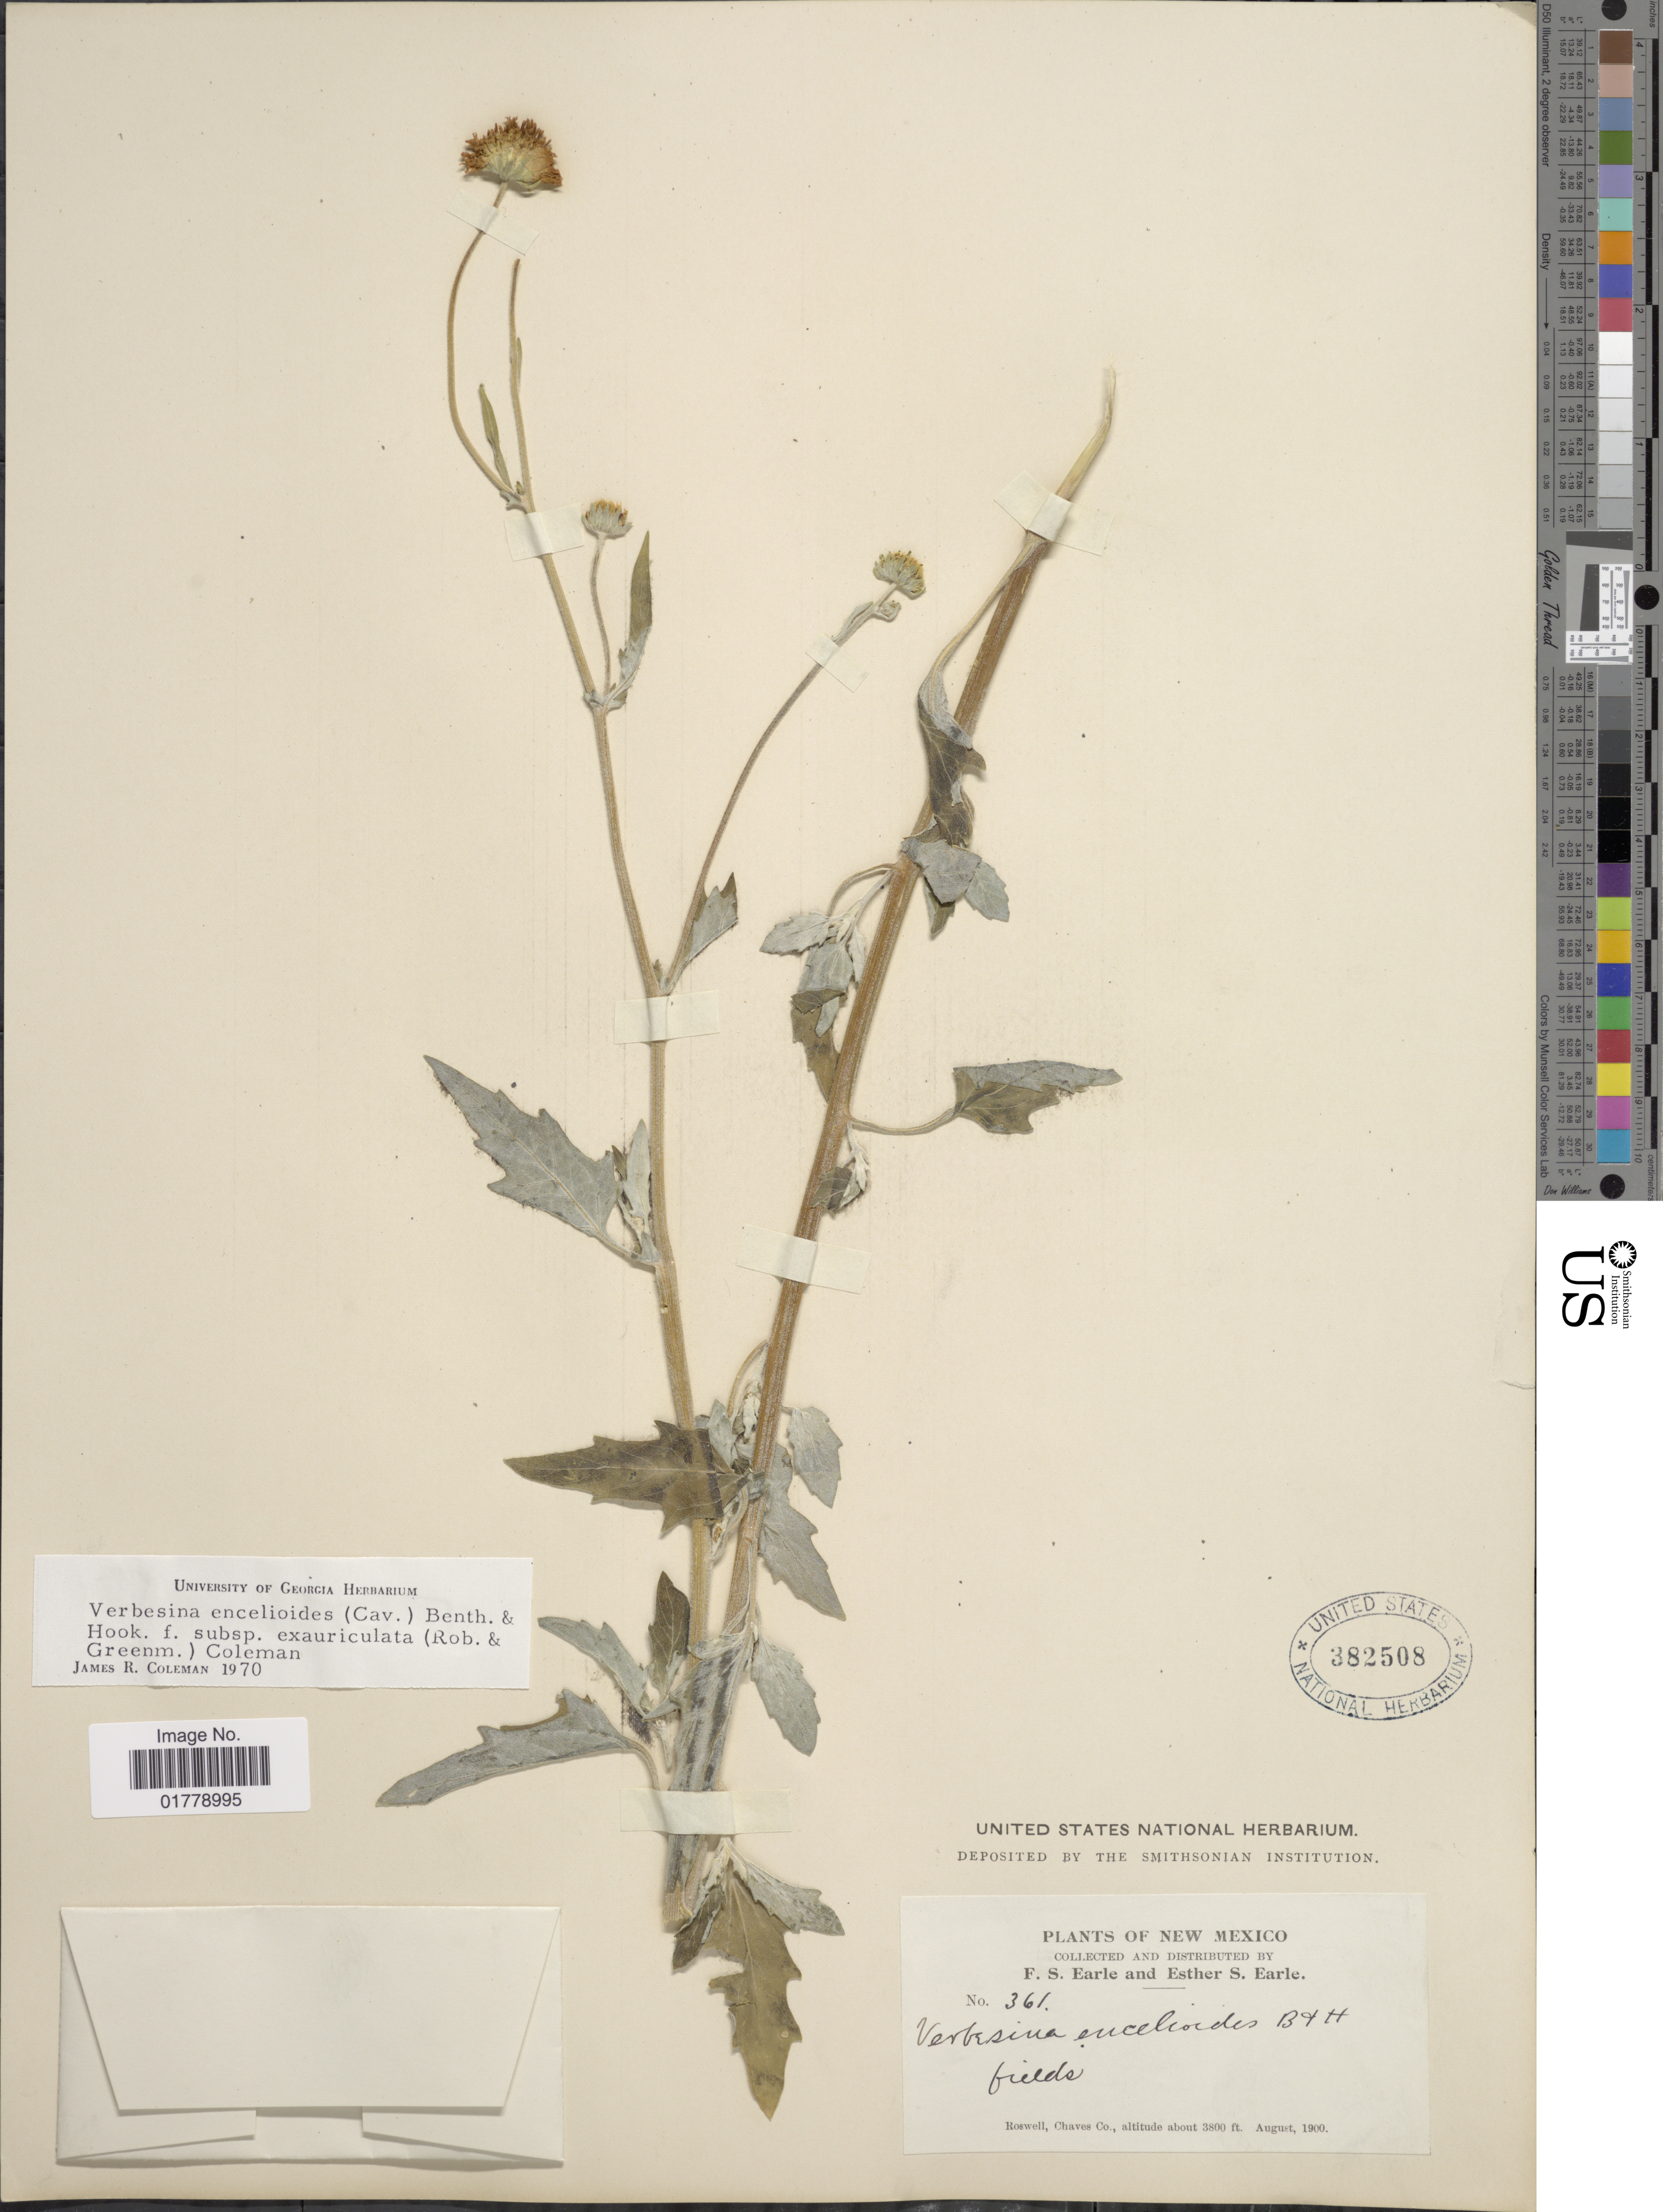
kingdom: Plantae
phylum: Tracheophyta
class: Magnoliopsida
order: Asterales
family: Asteraceae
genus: Verbesina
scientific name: Verbesina encelioides var. cana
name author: (B.L. Rob.) Greenm.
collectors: F. S. Earle & E. S. Earle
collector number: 361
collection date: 1900-08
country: United States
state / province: New Mexico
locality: Roswell, Chaves Co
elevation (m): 1158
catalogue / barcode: US 382508